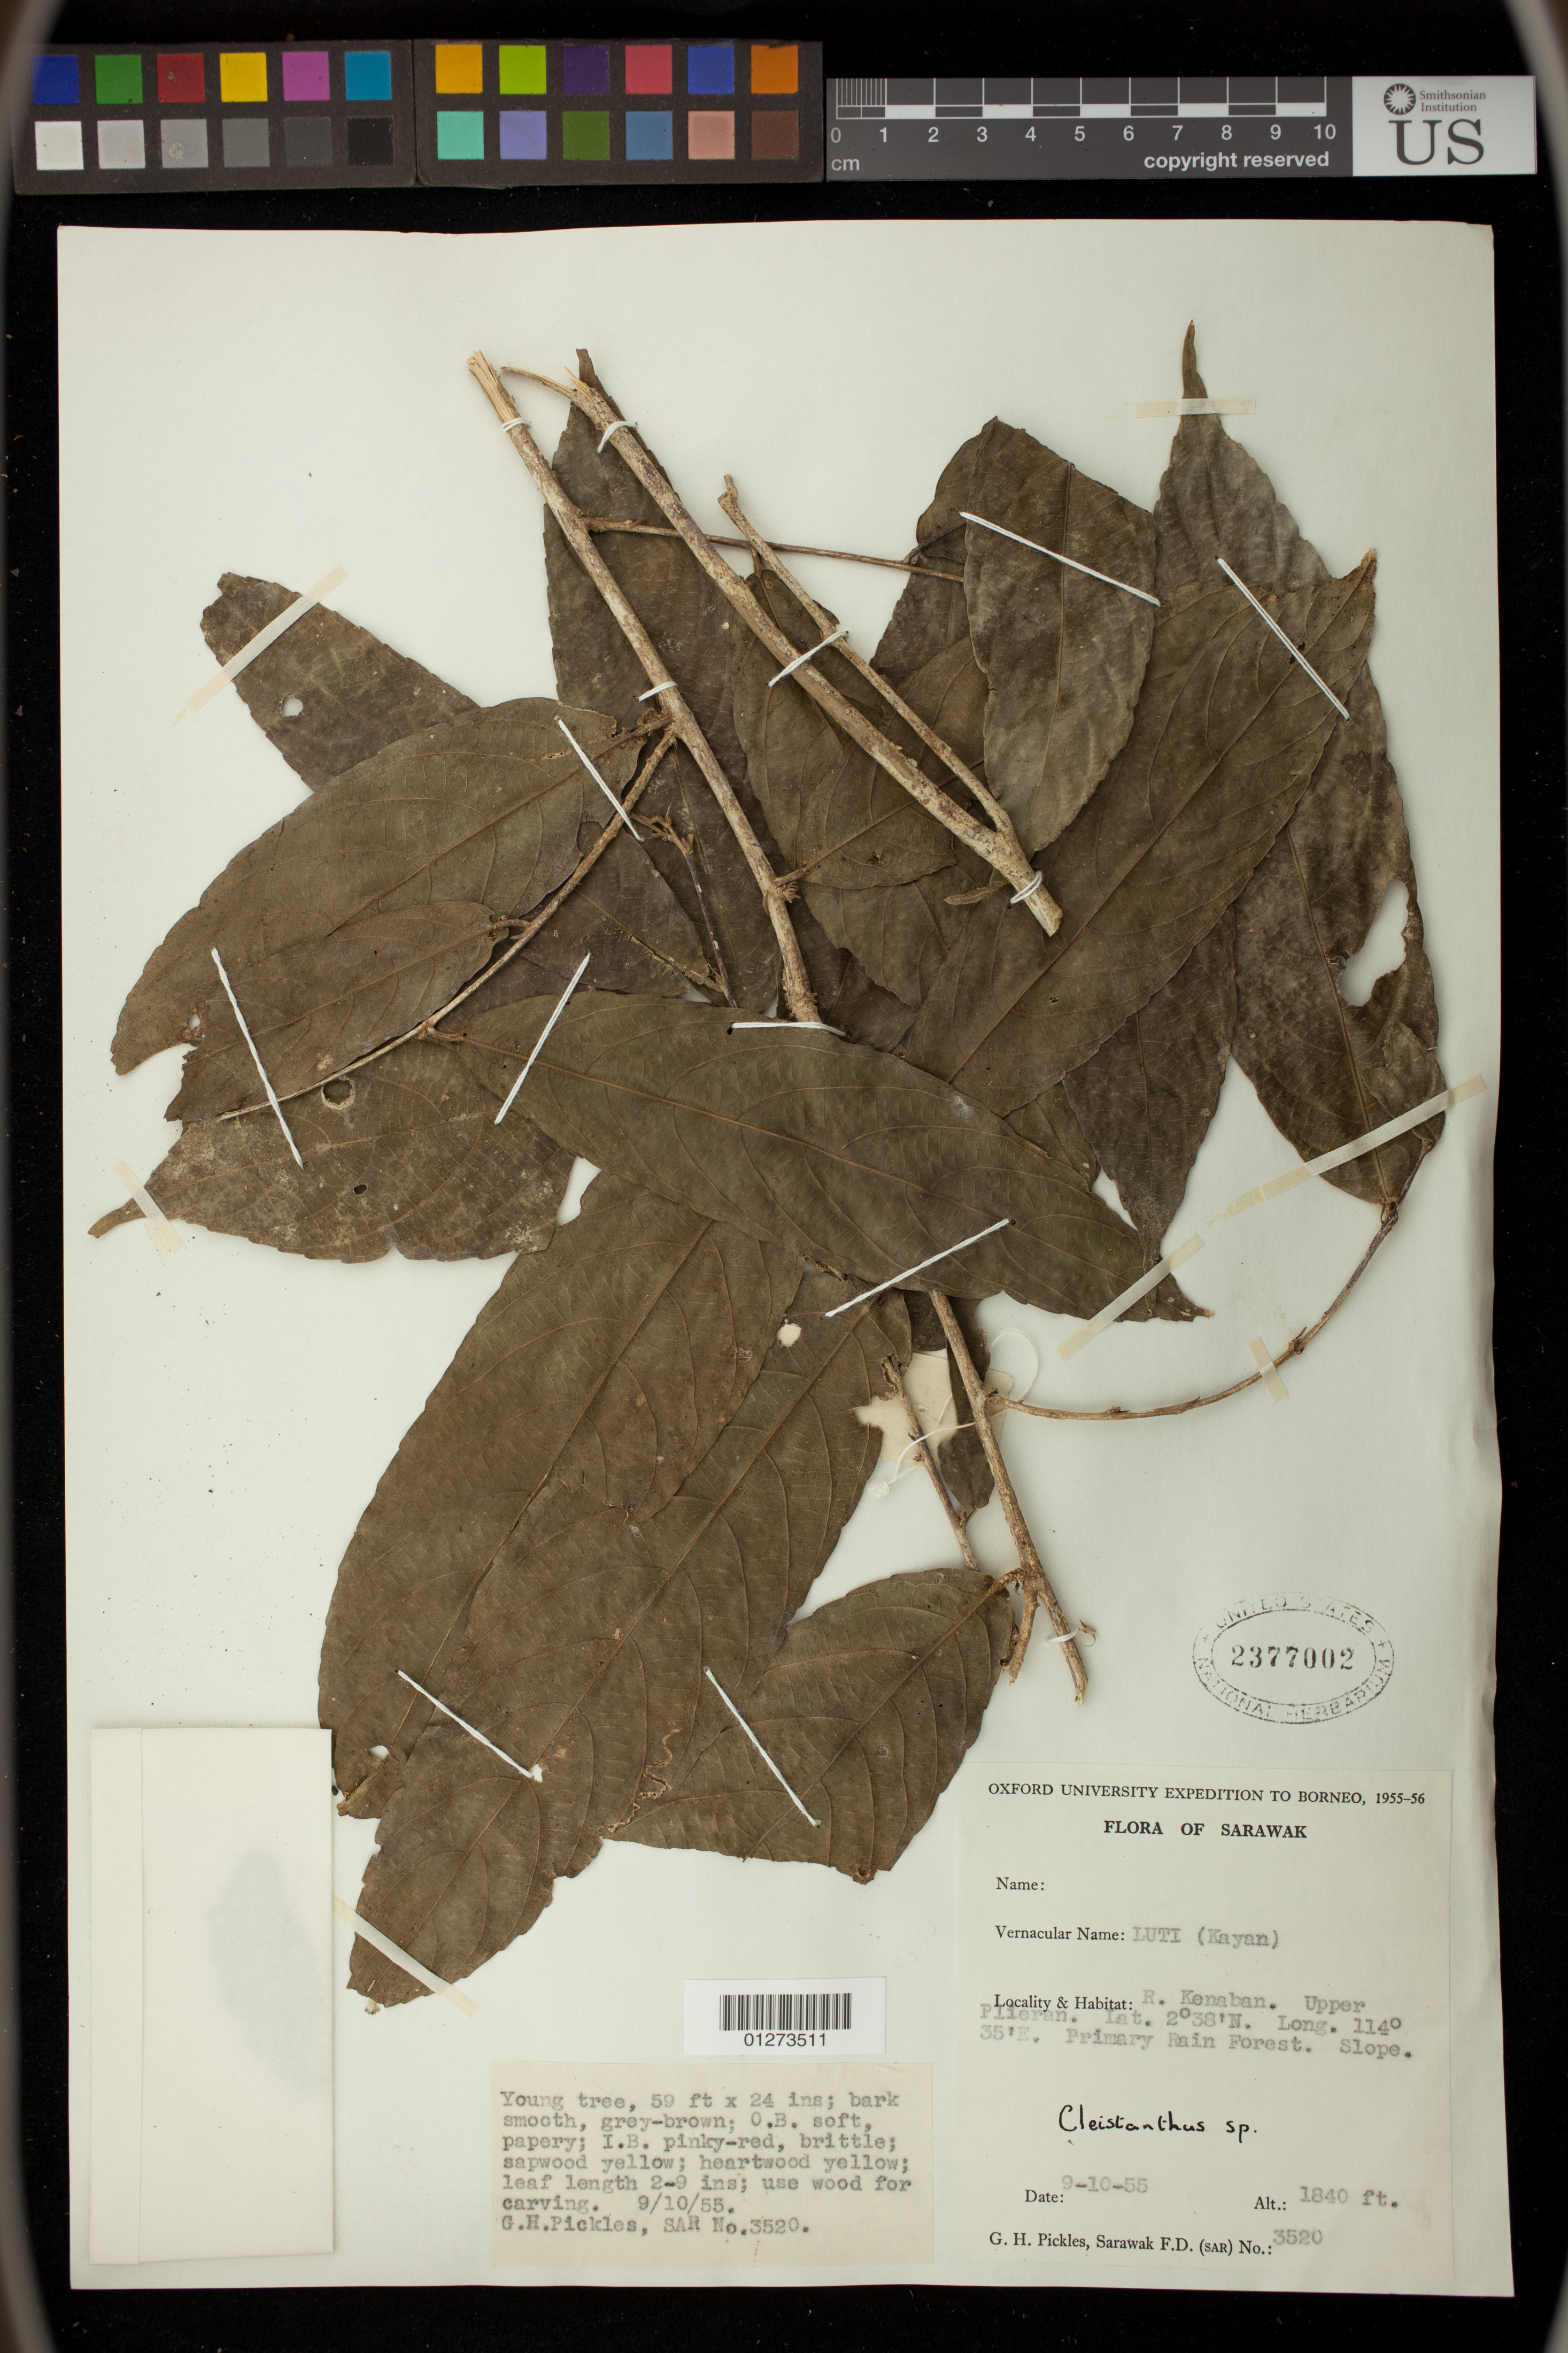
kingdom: Plantae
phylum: Tracheophyta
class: Magnoliopsida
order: Malpighiales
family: Phyllanthaceae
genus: Cleistanthus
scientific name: Cleistanthus sp.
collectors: G. Pickles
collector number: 3520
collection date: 1955-10-09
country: Malaysia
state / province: Sarawak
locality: R. Kenaban. Upper Plieran.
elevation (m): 561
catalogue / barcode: US 2377002